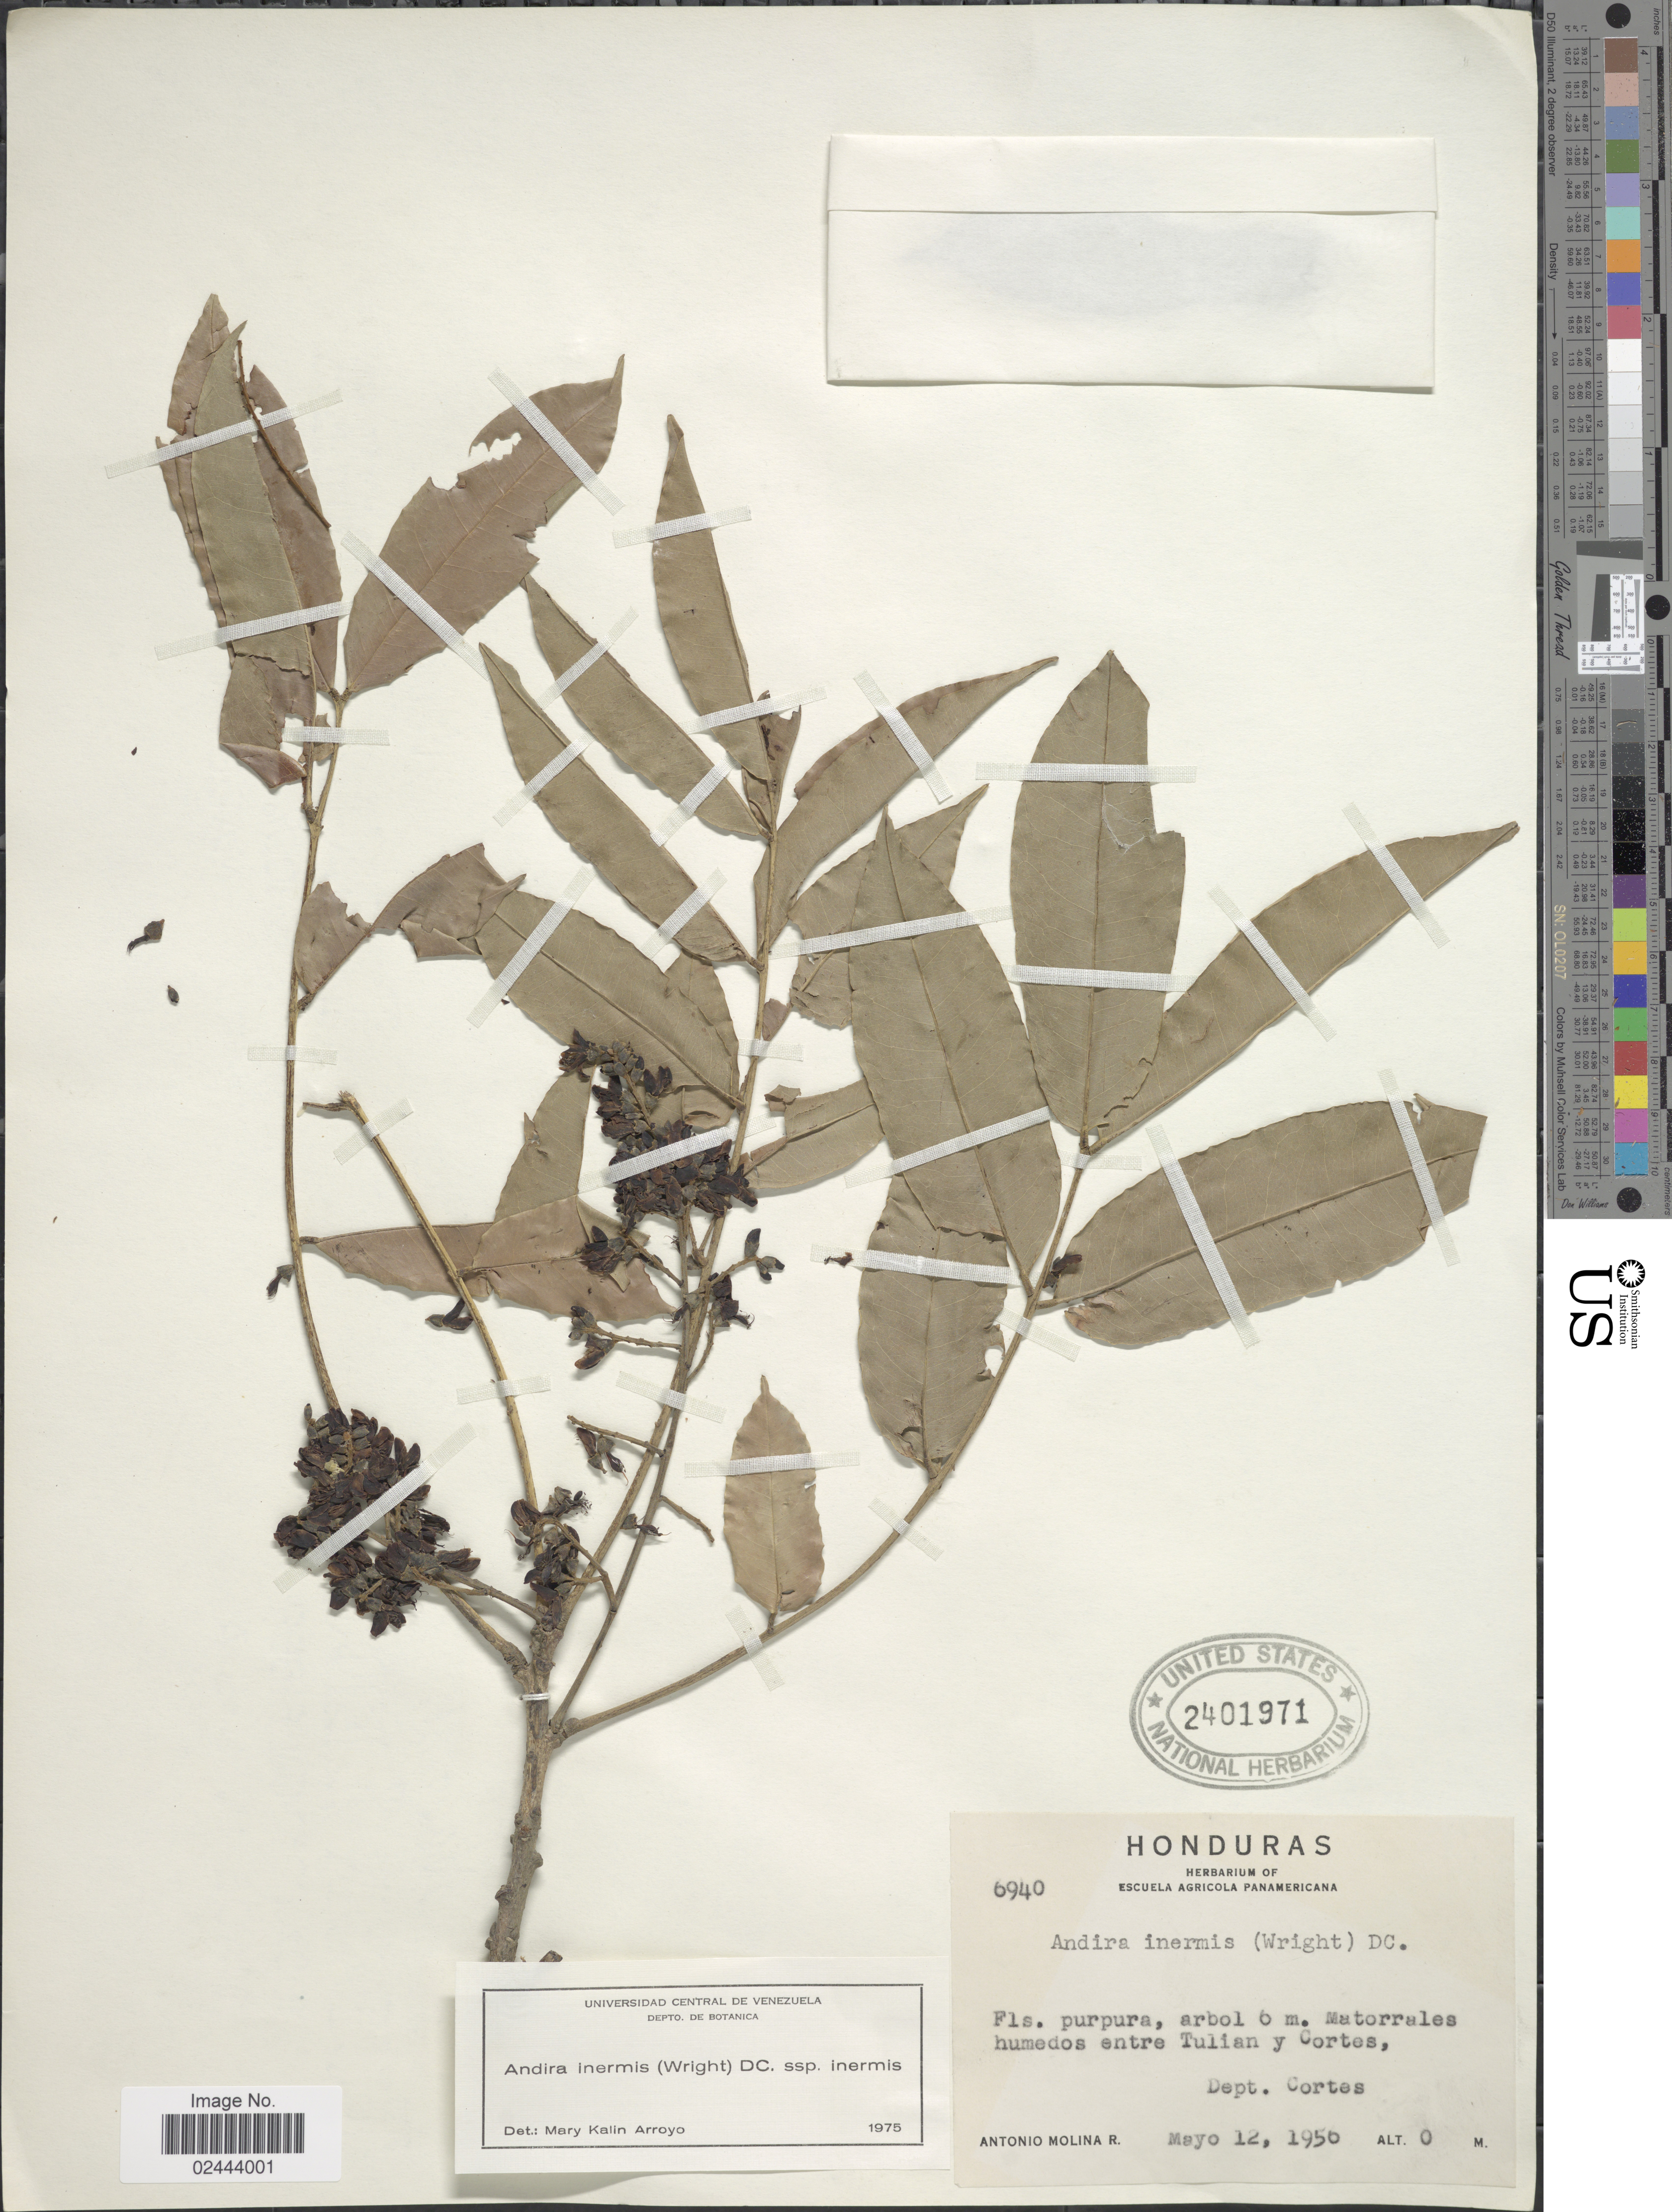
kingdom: Plantae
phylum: Tracheophyta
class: Magnoliopsida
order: Fabales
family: Fabaceae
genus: Andira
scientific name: Andira inermis subsp. inermis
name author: (W. Wright) Kunth ex DC.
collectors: A. Molina R.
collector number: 6940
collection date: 1956-05-12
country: Honduras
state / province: Cortés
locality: Matorrales humedos entre Tulian y Cortes, Dept. Cortes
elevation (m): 0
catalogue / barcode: US 2401971